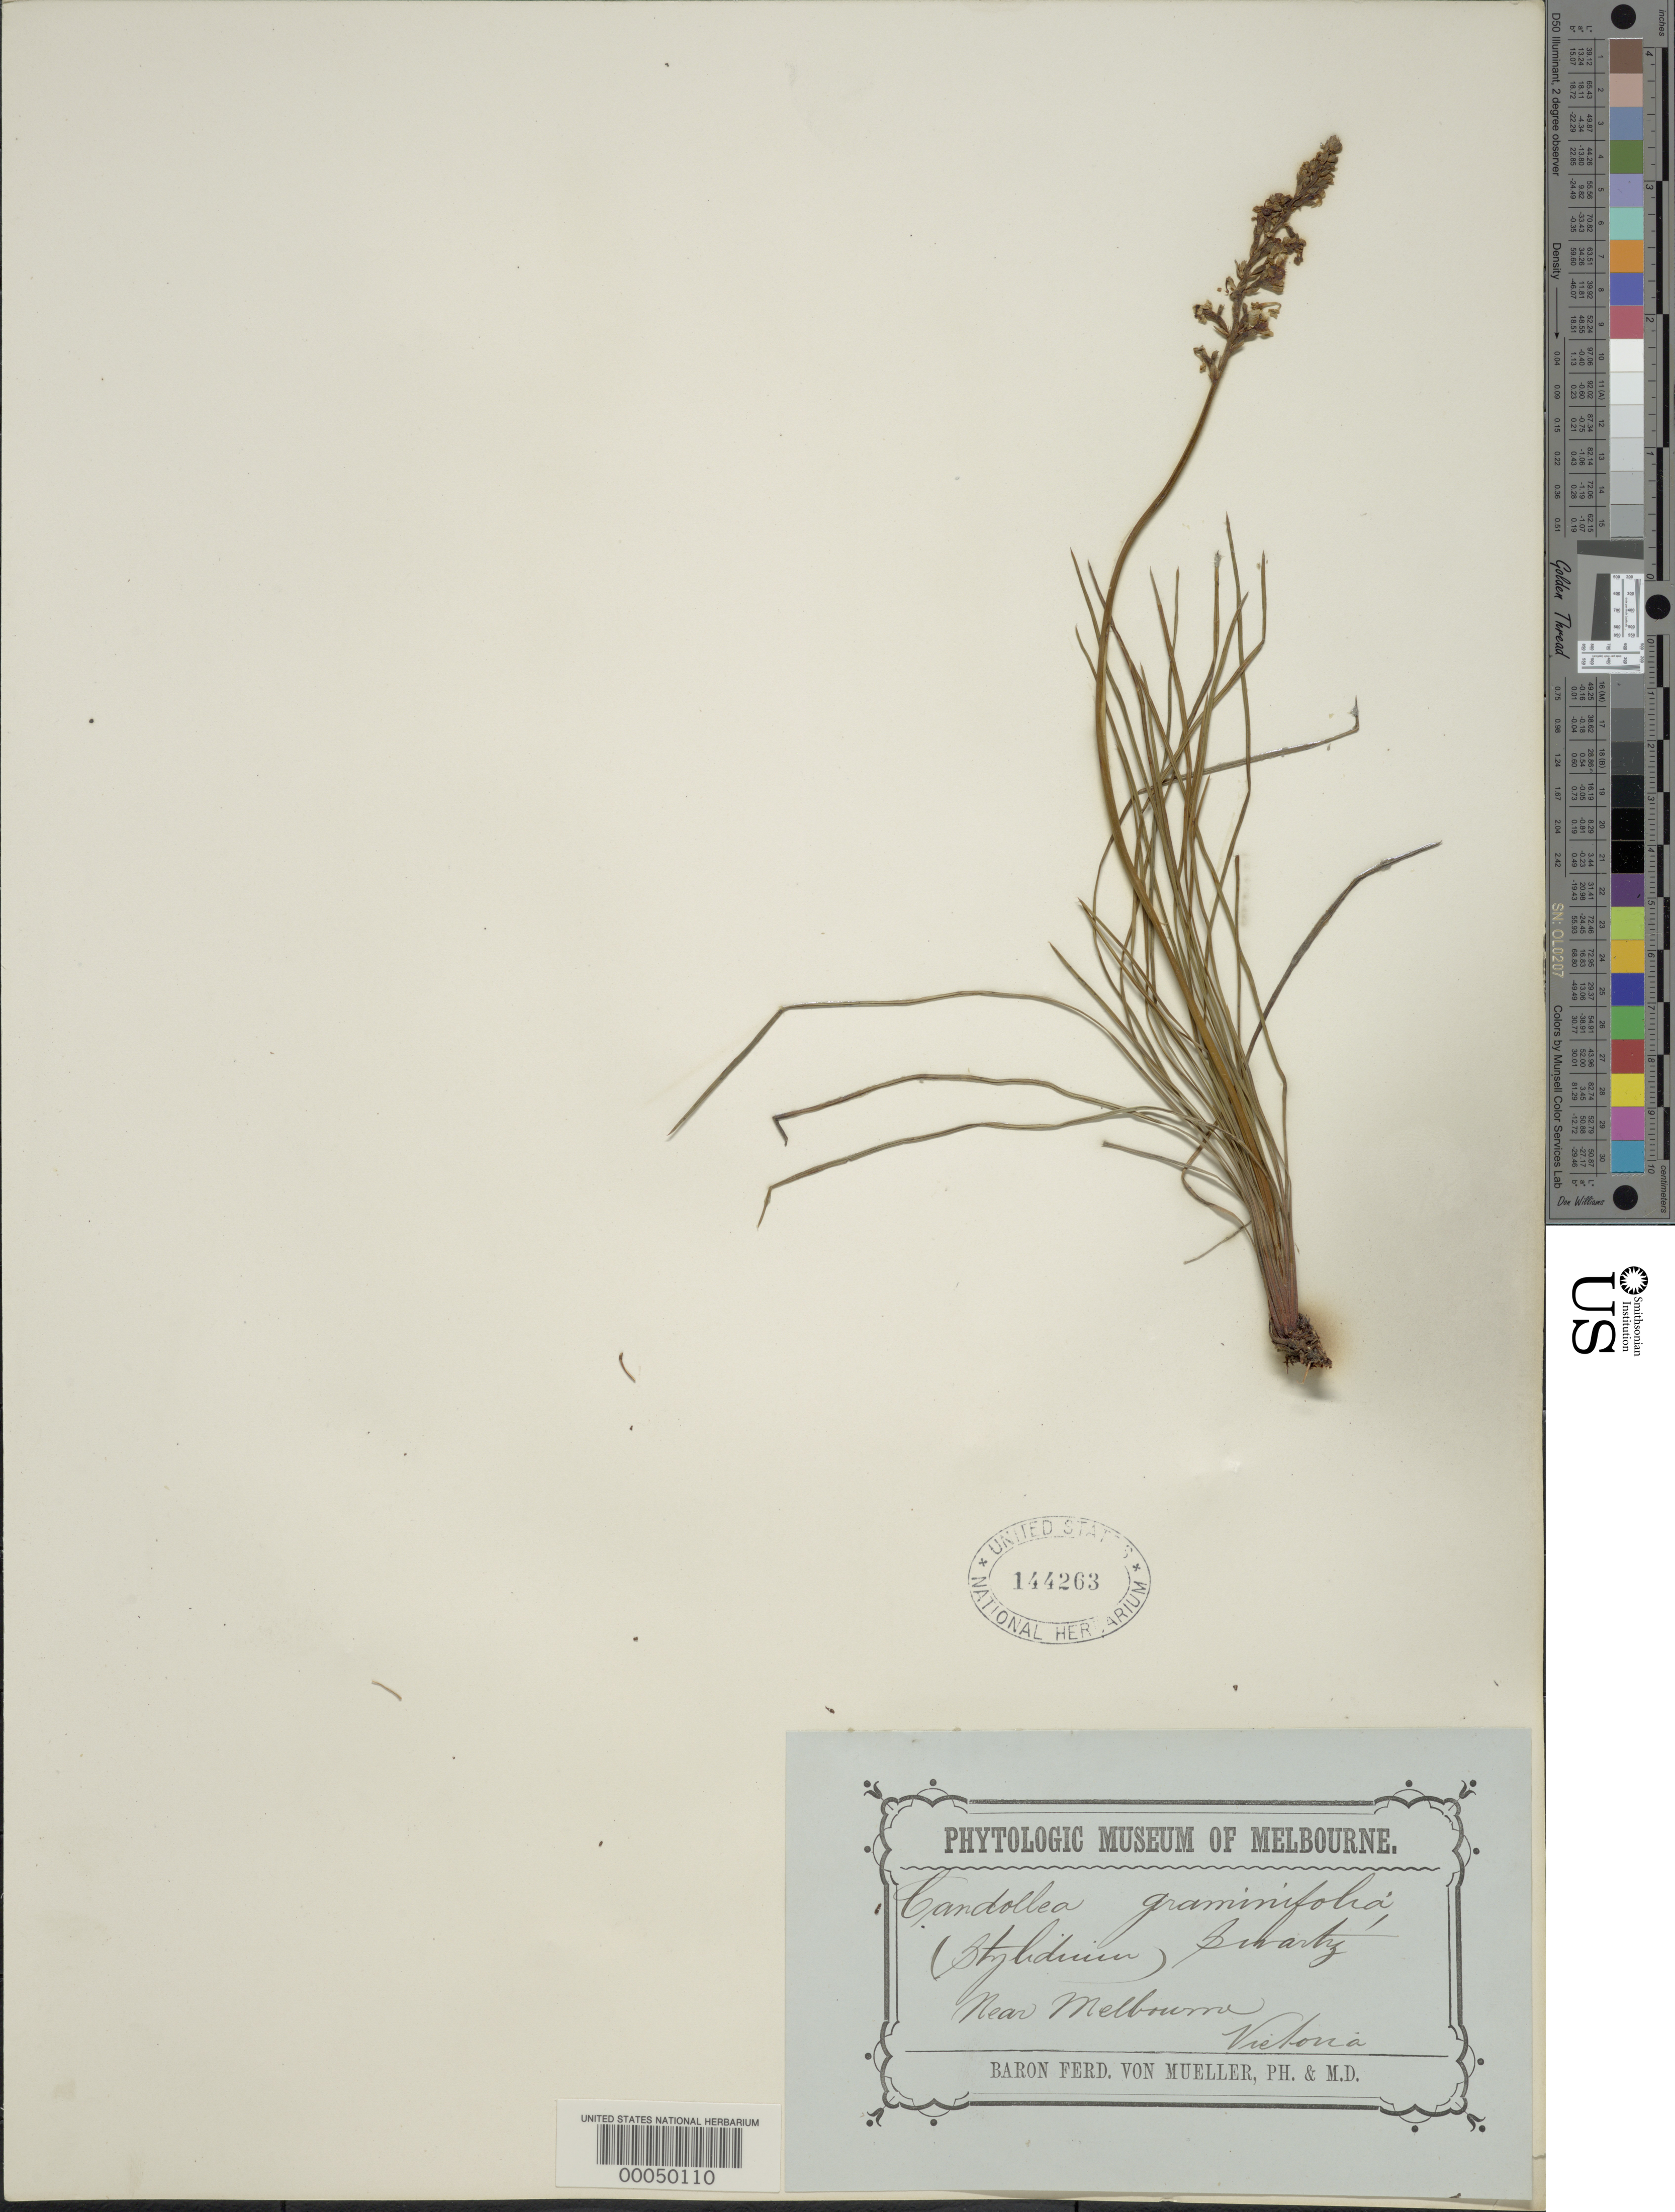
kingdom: Plantae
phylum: Tracheophyta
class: Magnoliopsida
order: Asterales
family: Stylidiaceae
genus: Stylidium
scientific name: Stylidium graminifolium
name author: Sw. ex Willd.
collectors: F. Mueller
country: Australia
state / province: Victoria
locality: New melbourne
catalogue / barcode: US 144263